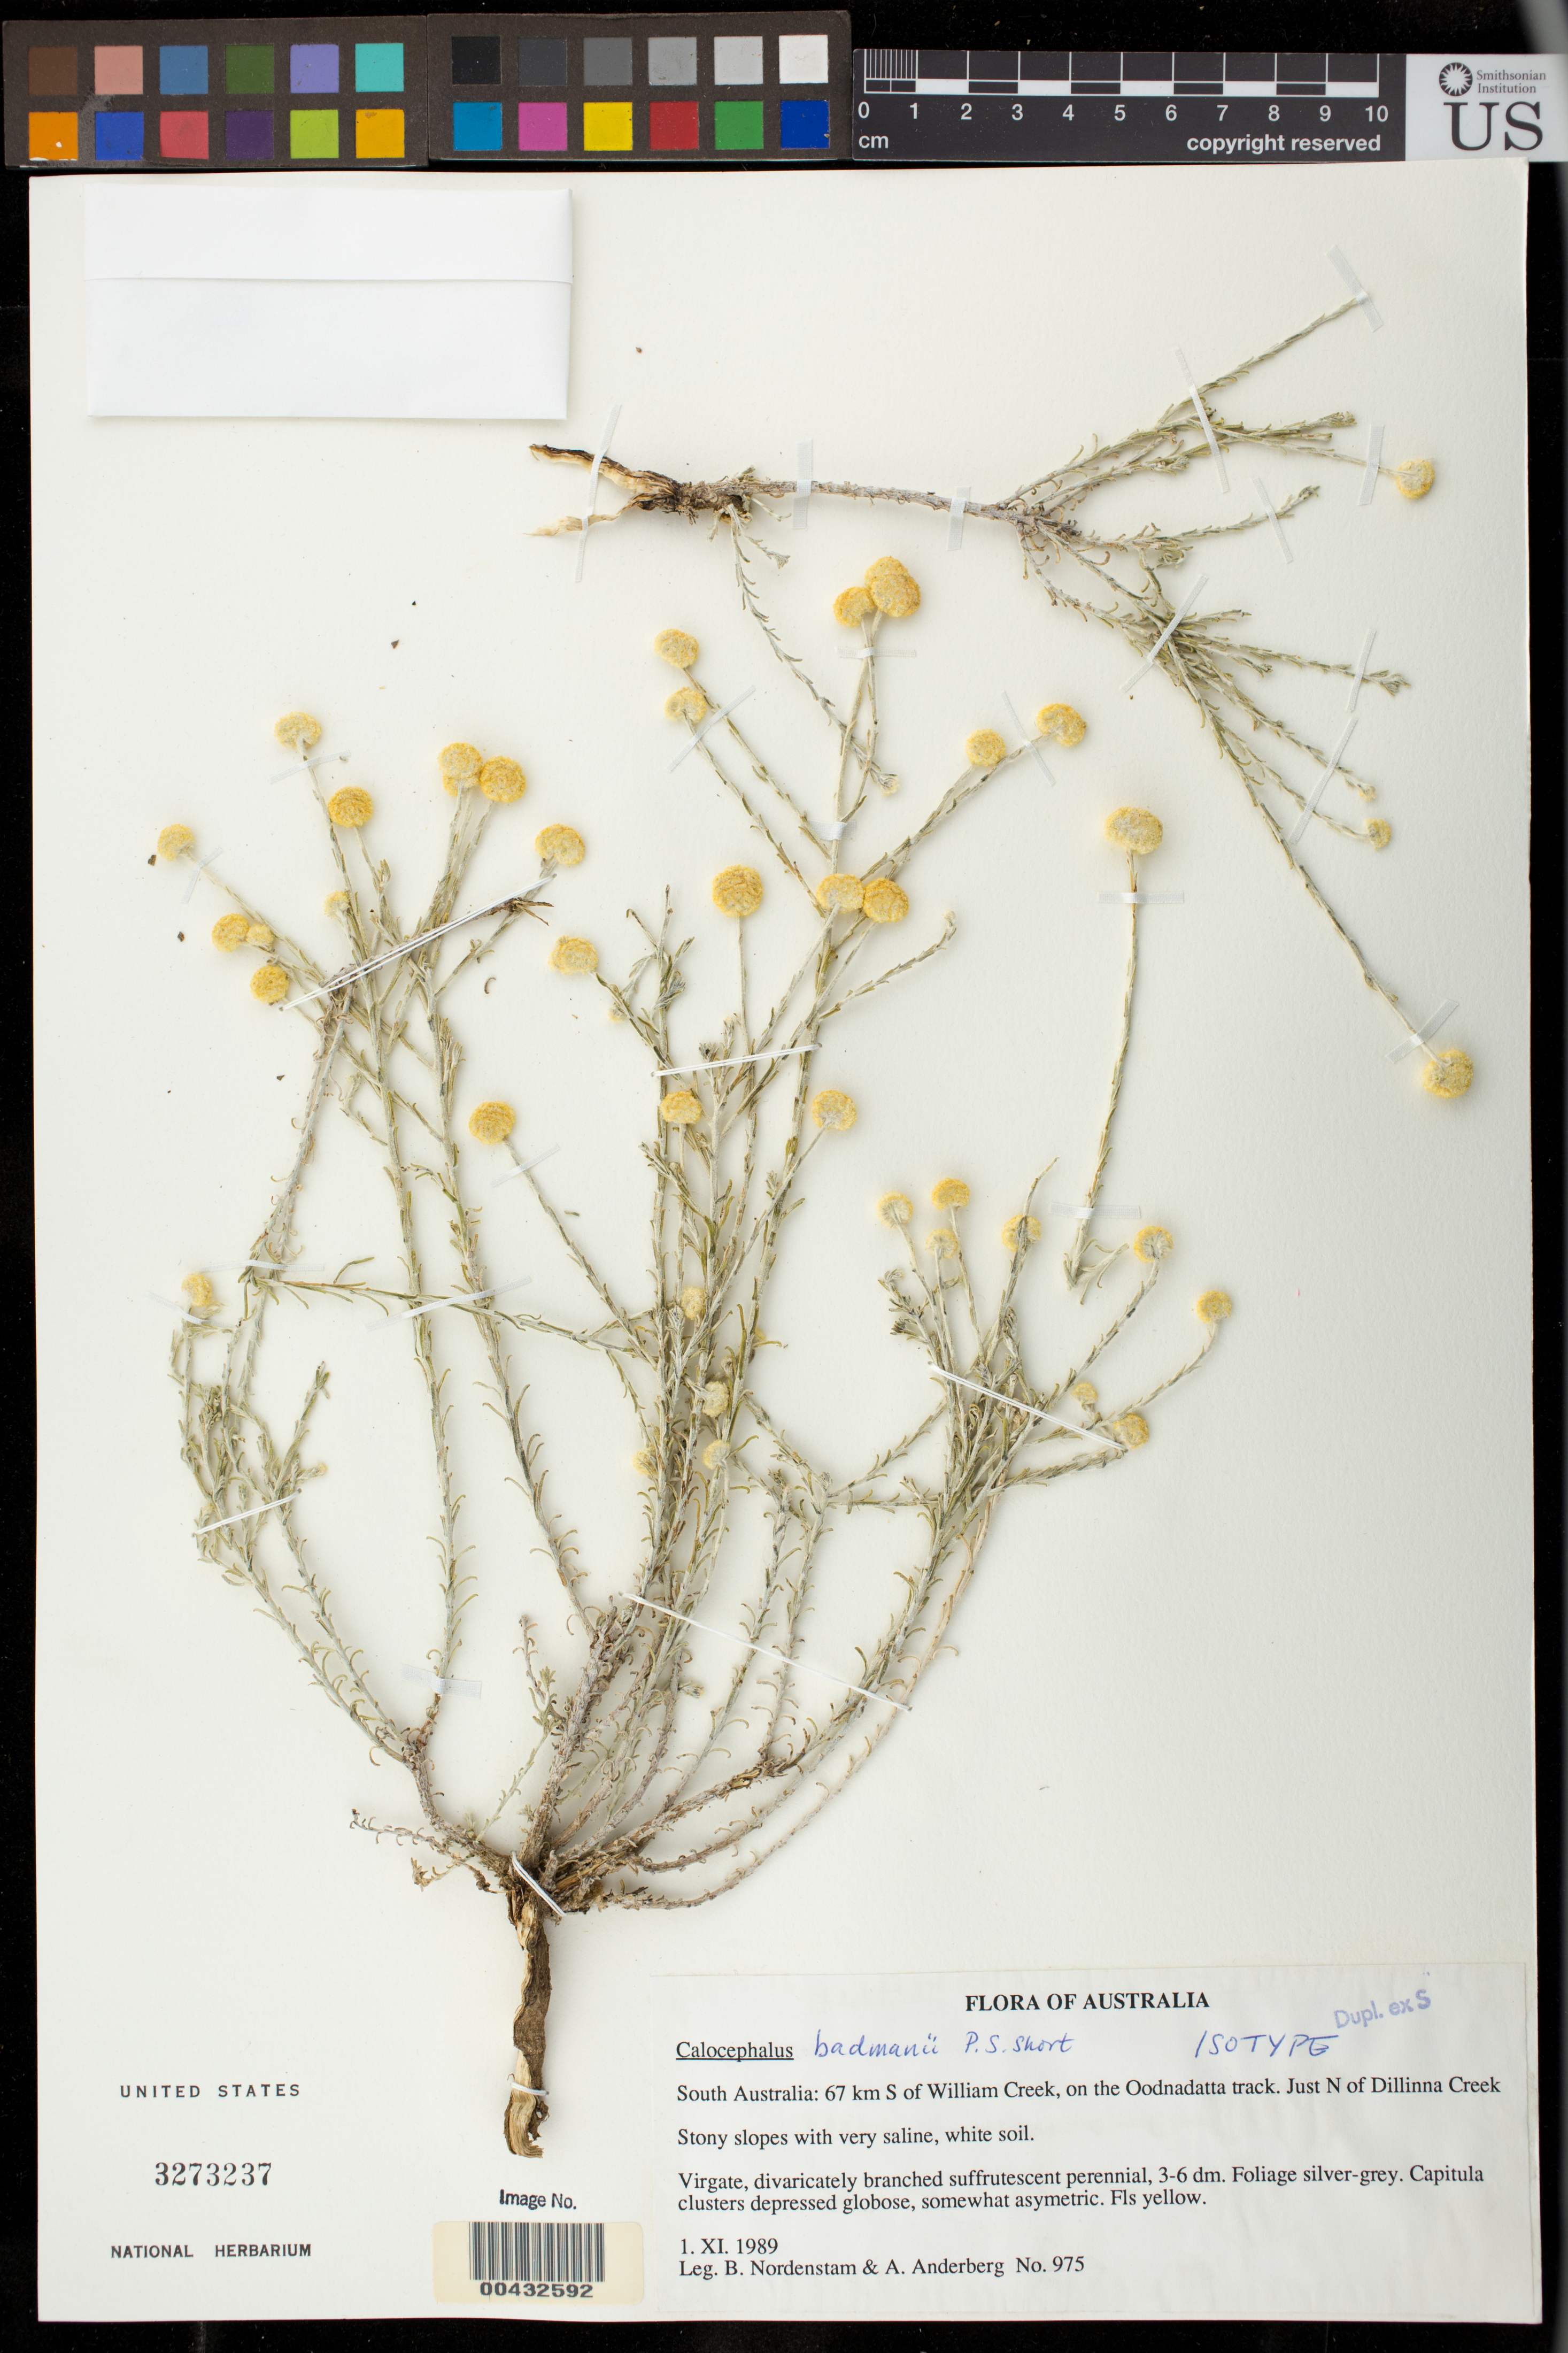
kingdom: Plantae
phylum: Tracheophyta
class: Magnoliopsida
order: Asterales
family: Asteraceae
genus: Calocephalus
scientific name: Calocephalus badmanii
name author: P.S. Short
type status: Isotype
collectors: B. Nordenstam & A. A. Anderberg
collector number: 975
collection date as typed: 01 Nov 1989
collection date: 1989-11-01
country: Australia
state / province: South Australia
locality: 67 km S of Willam Creek, Oodnadatta track, just N of Dillinna Creek.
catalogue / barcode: US 3273237